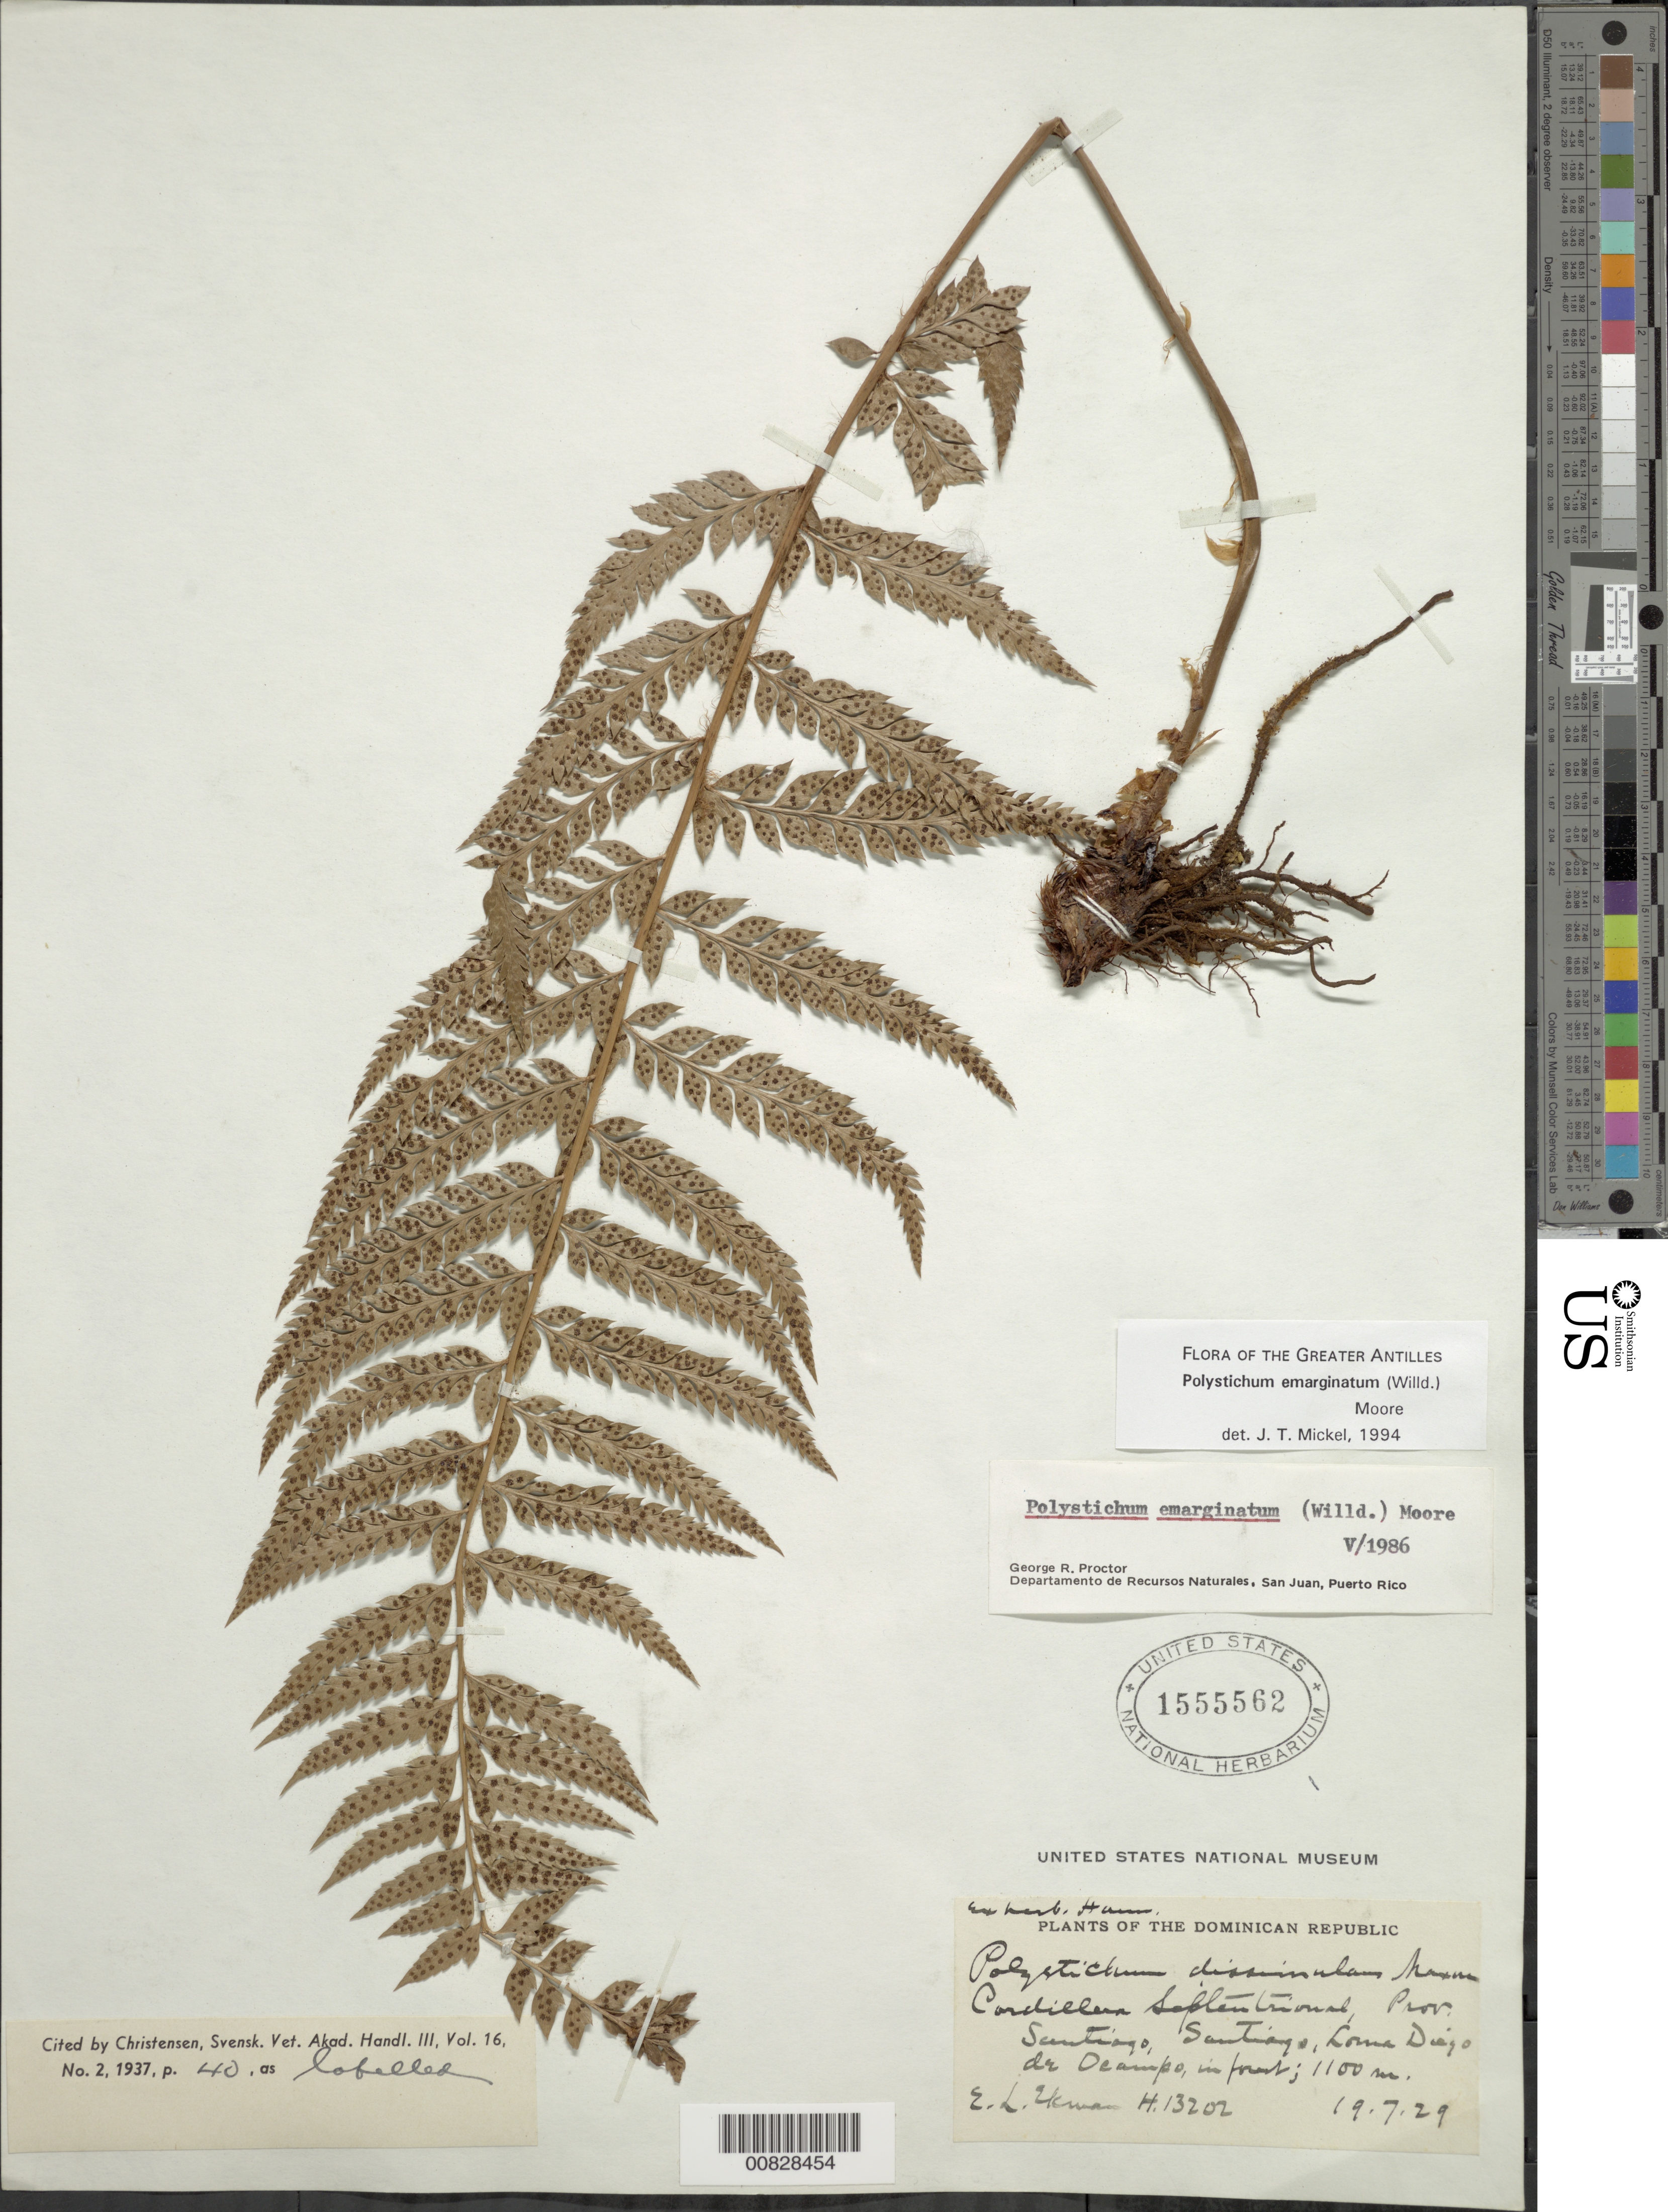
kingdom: Plantae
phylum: Tracheophyta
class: Polypodiopsida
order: Polypodiales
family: Dryopteridaceae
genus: Polystichum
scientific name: Polystichum emarginatum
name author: (Willd.) Moore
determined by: Mickel, J. T., (NY), New York Botanical Garden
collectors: E. L. Ekman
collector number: H 13202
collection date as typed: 19 Jul 1929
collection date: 1929-07-19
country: Dominican Republic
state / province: Santiago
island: Hispaniola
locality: Cordillera Septentrional, Loma Diego de Ocampo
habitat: Forest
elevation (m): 1100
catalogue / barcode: US 1555562